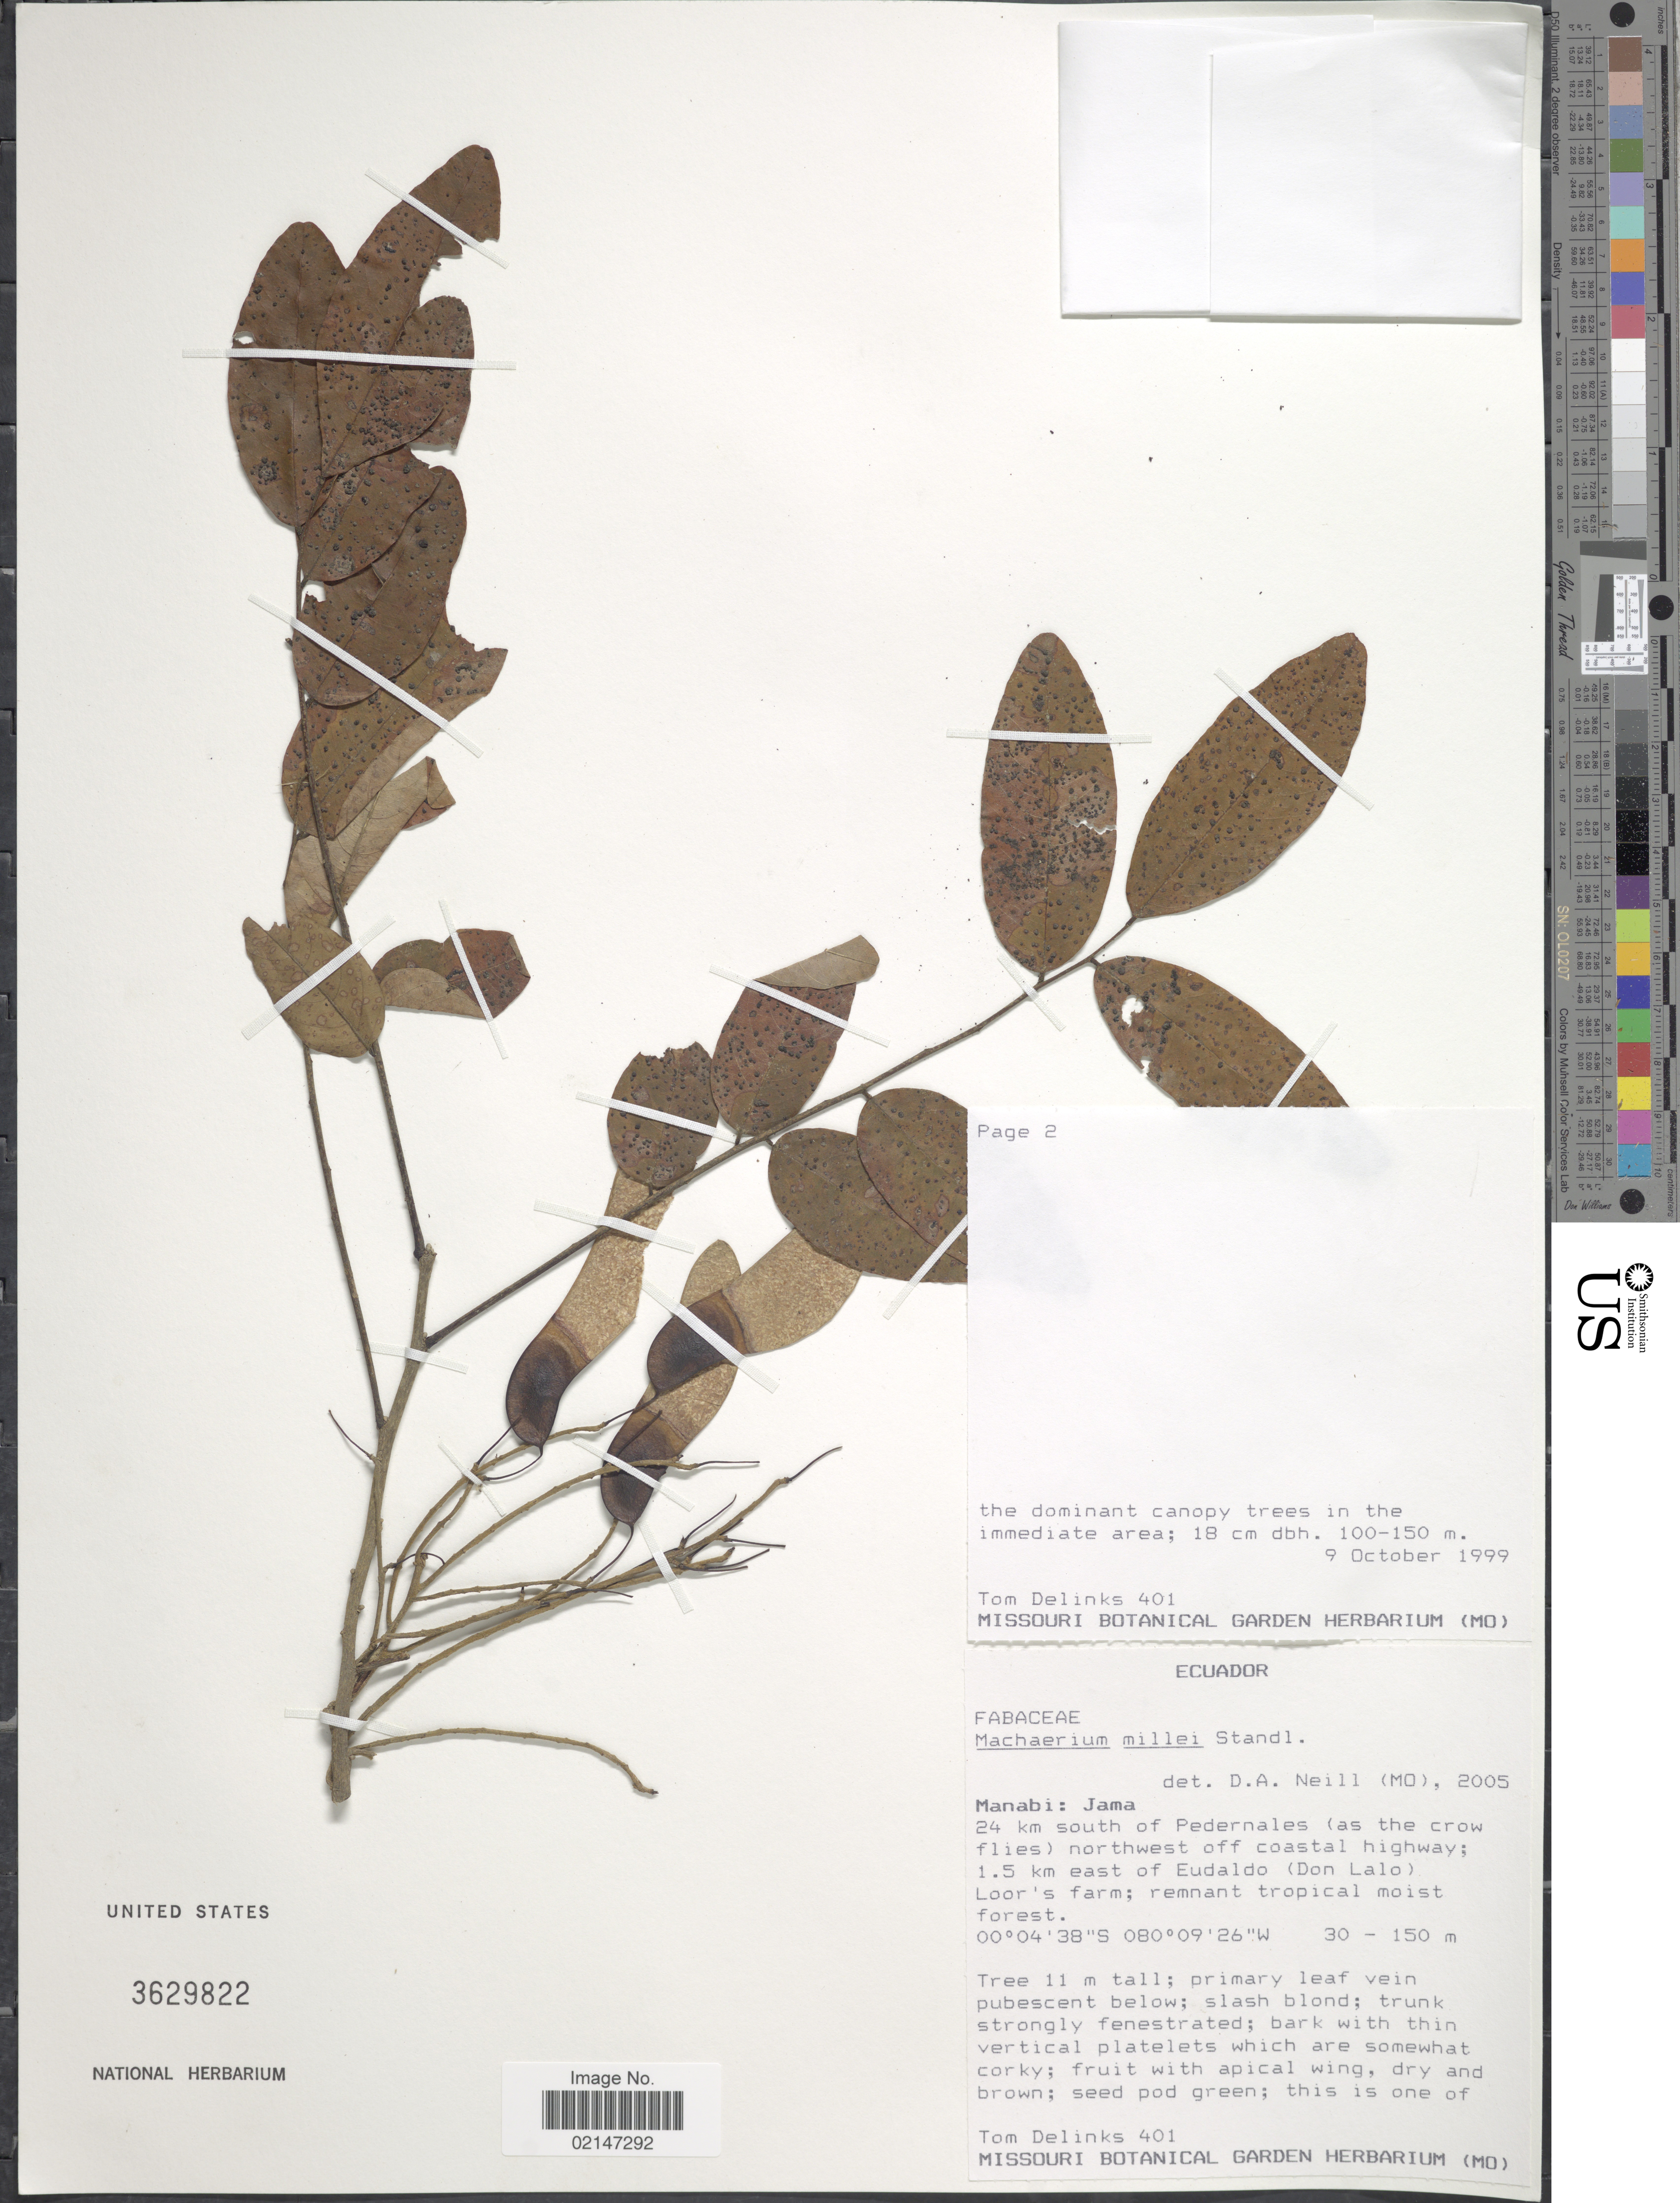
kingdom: Plantae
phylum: Tracheophyta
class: Magnoliopsida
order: Fabales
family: Fabaceae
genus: Machaerium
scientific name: Machaerium milleflorum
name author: Pittier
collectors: T. Delinks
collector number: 401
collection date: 1999-10-09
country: Ecuador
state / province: Manabí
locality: Jama, 24 km south of Pedernales (as the crow flies) northwest off coastal highway; 1.5 km east of Audaldo (Don Lalo) Loor's farm; remnant tropical moist forest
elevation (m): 30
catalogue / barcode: US 3629822